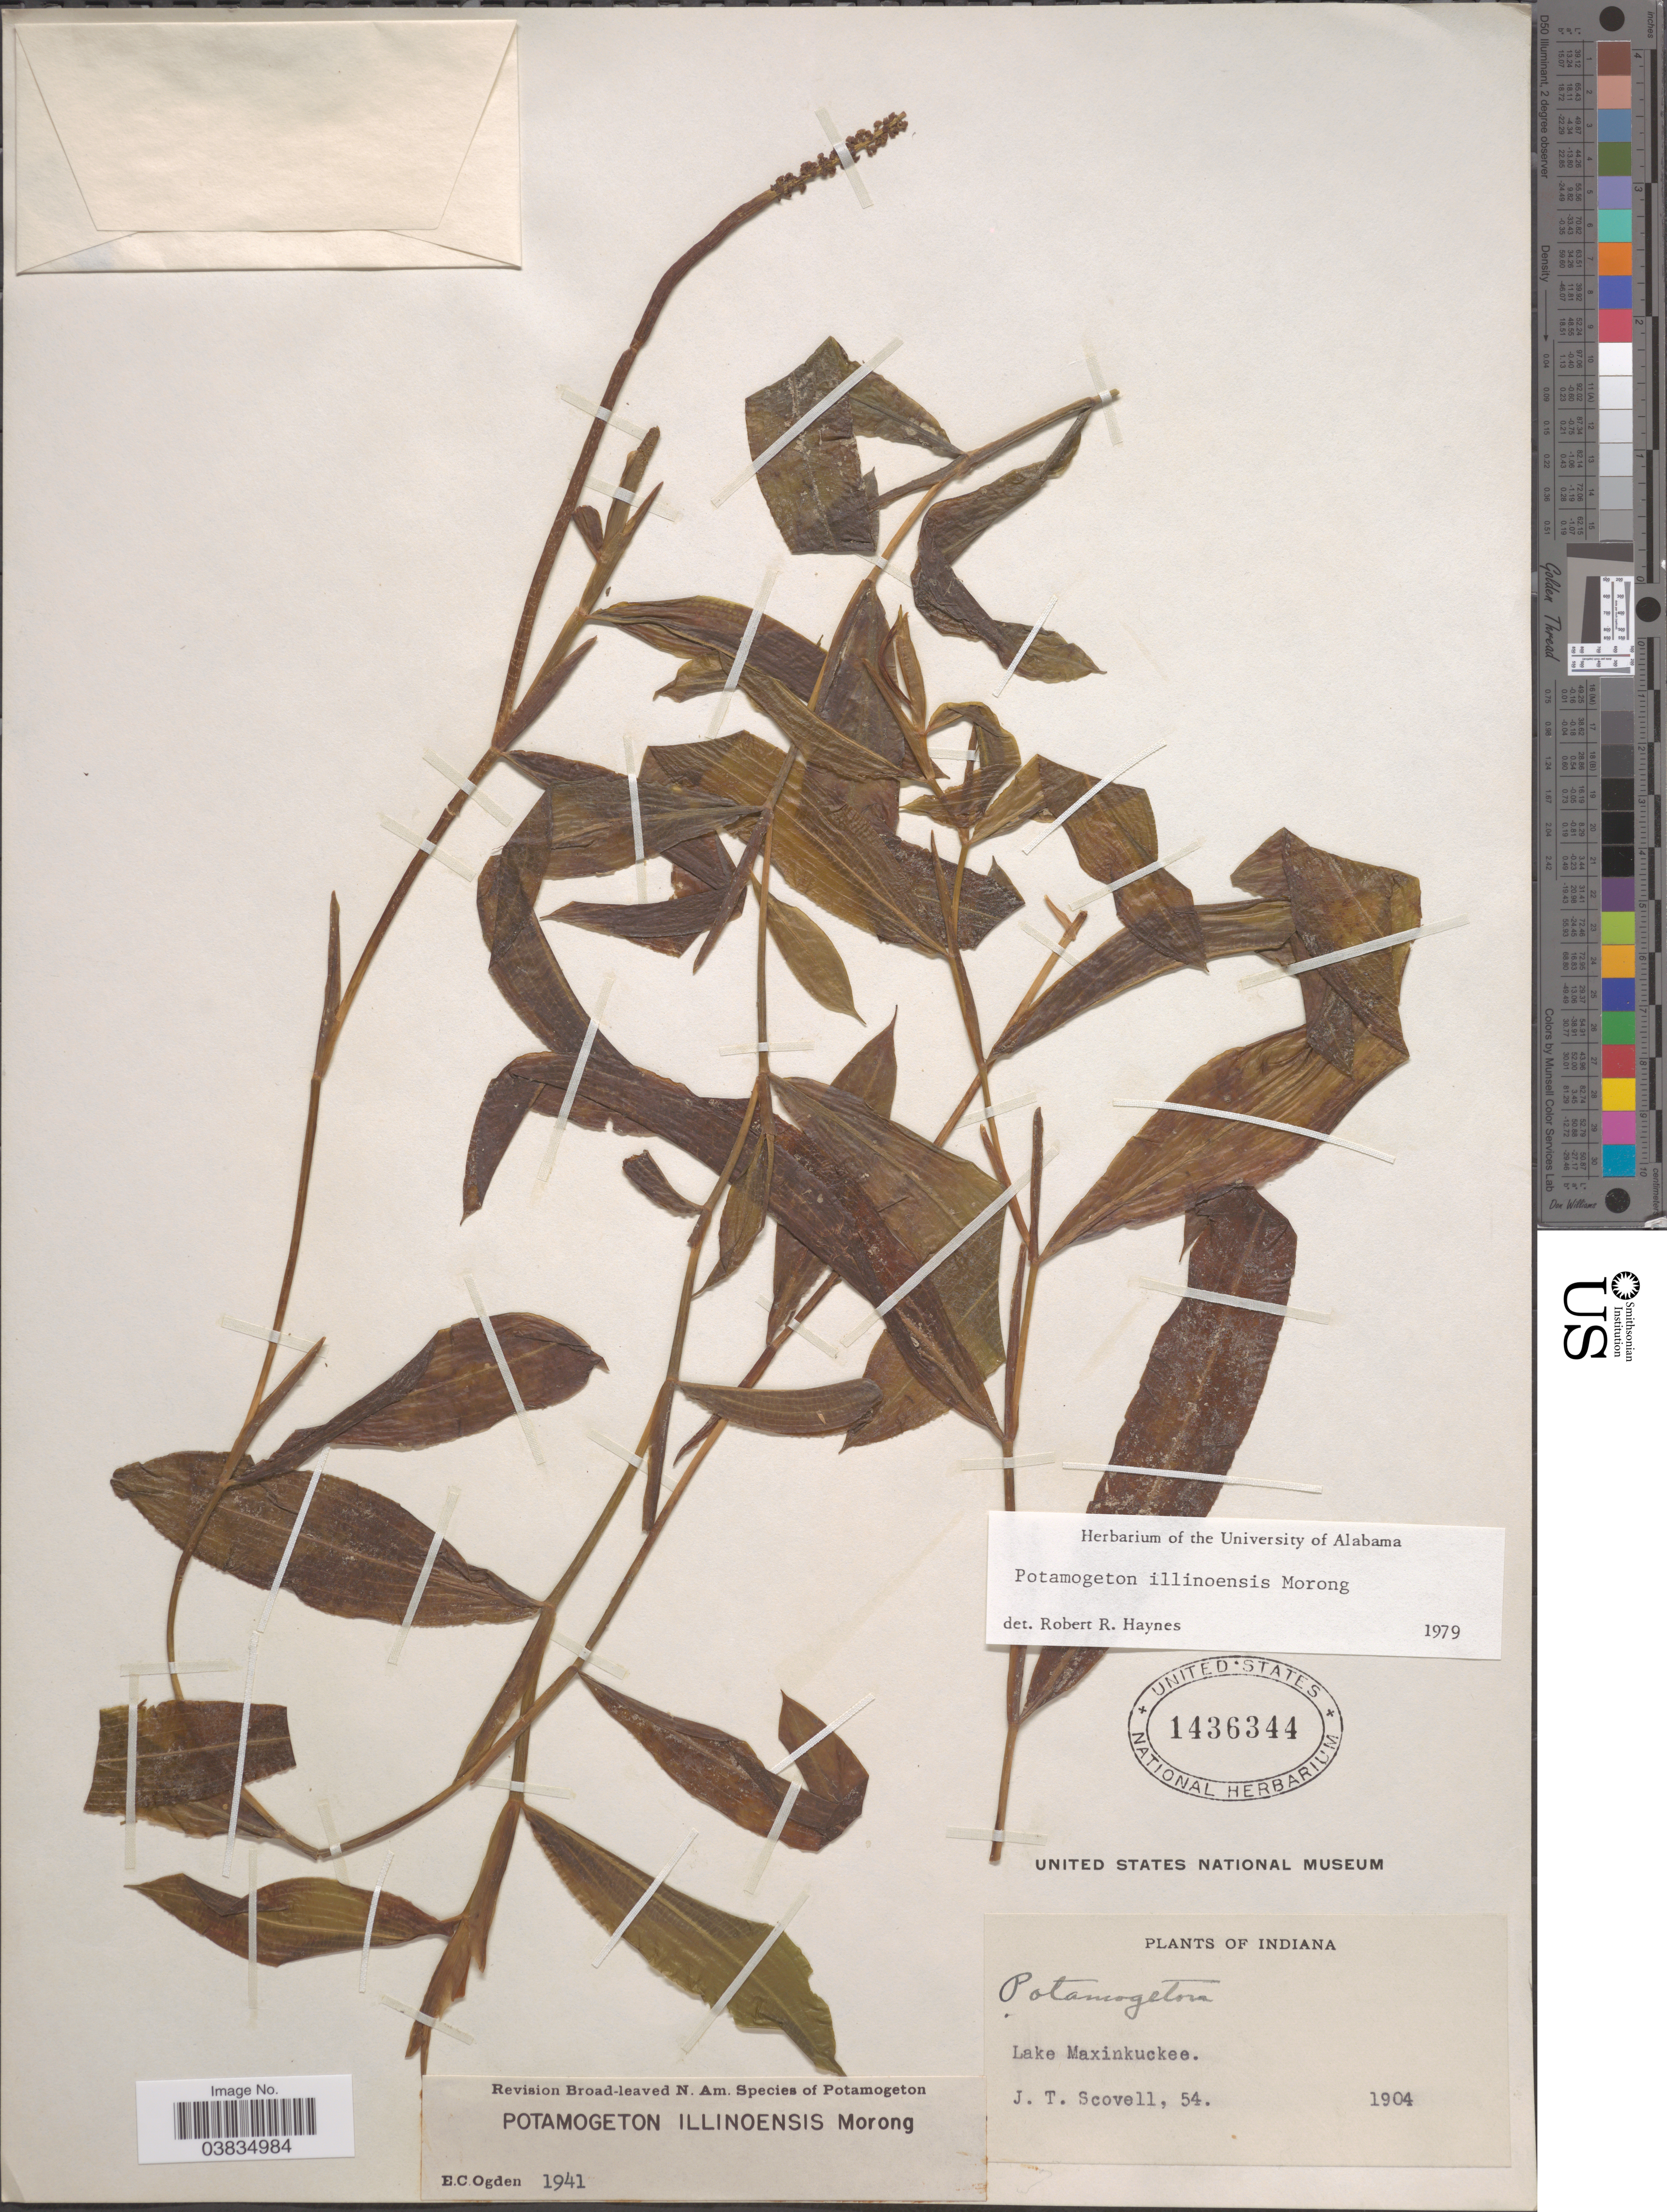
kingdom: Plantae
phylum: Tracheophyta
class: Liliopsida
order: Alismatales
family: Potamogetonaceae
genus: Potamogeton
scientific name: Potamogeton illinoensis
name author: Morong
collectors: J. T. Scovell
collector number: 54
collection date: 1904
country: United States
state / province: Indiana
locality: Lake Maxinkuckee.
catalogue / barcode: US 1436344